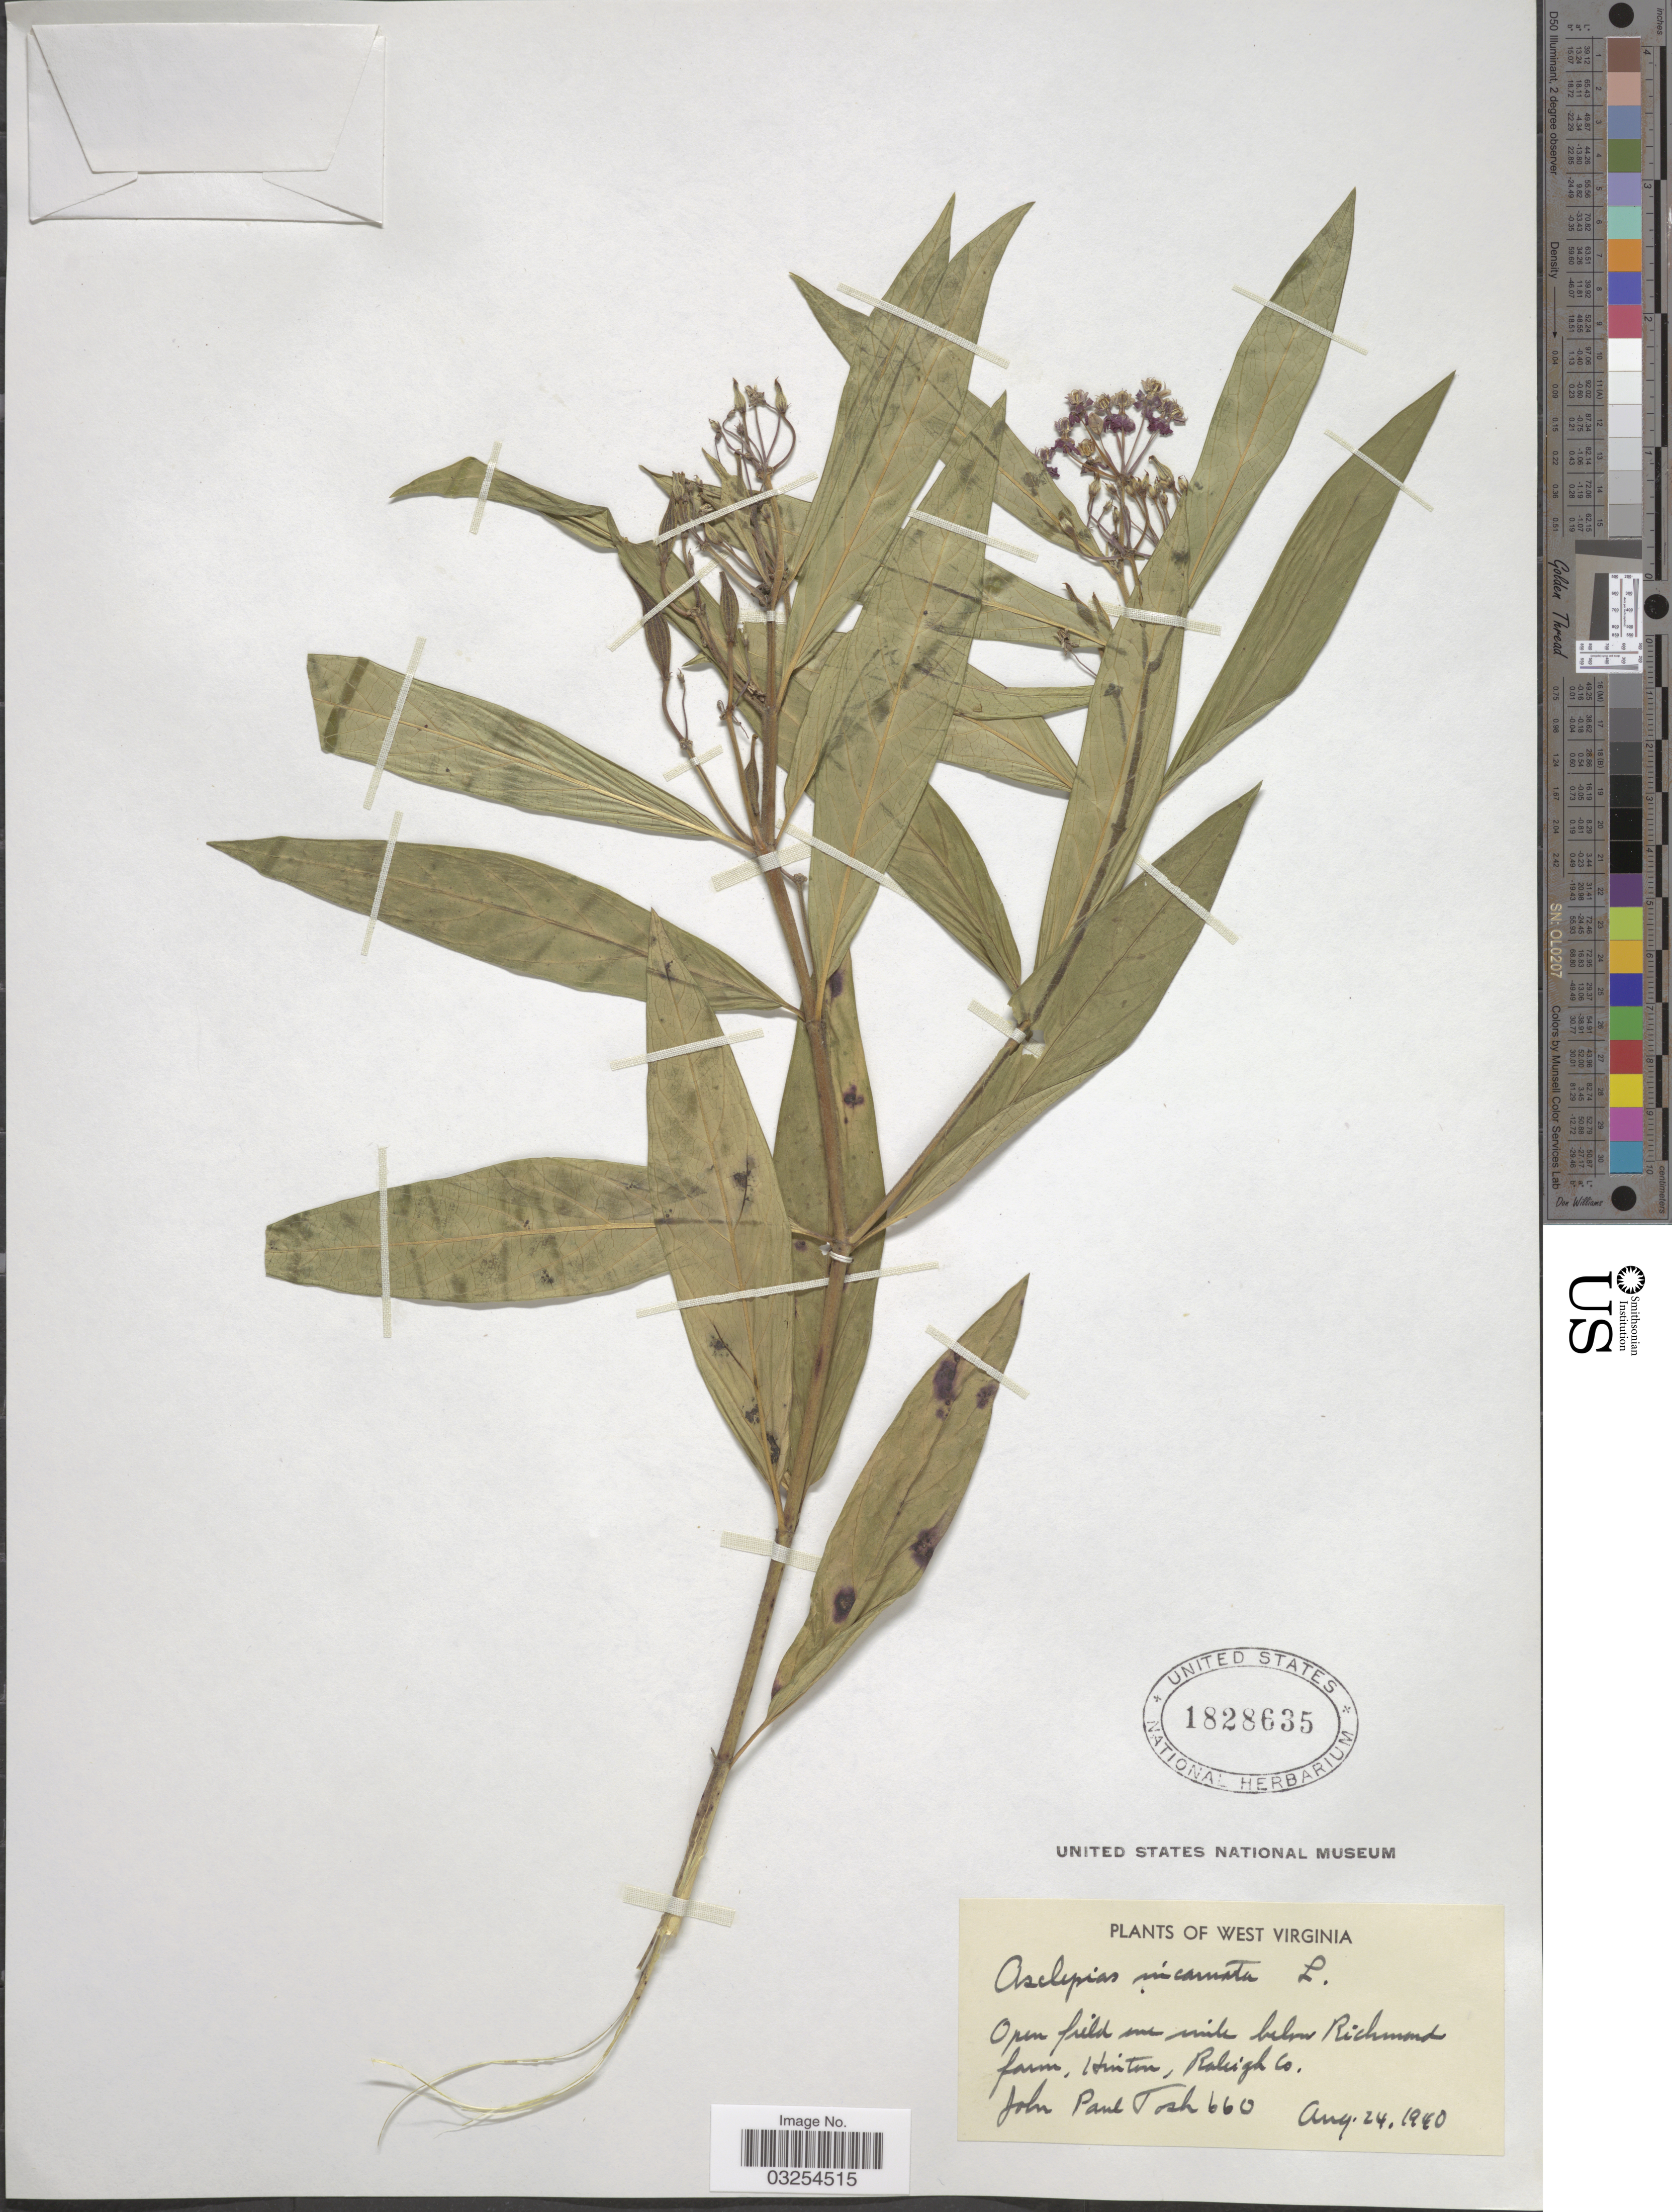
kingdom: Plantae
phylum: Tracheophyta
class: Magnoliopsida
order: Gentianales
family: Apocynaceae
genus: Asclepias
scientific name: Asclepias incarnata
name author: L.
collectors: J. Tosh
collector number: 660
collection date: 1940-08-24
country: United States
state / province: West Virginia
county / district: Raleigh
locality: Open field one mile below Richmond farm, Hinton, Raleigh Co.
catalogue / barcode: US 1828635